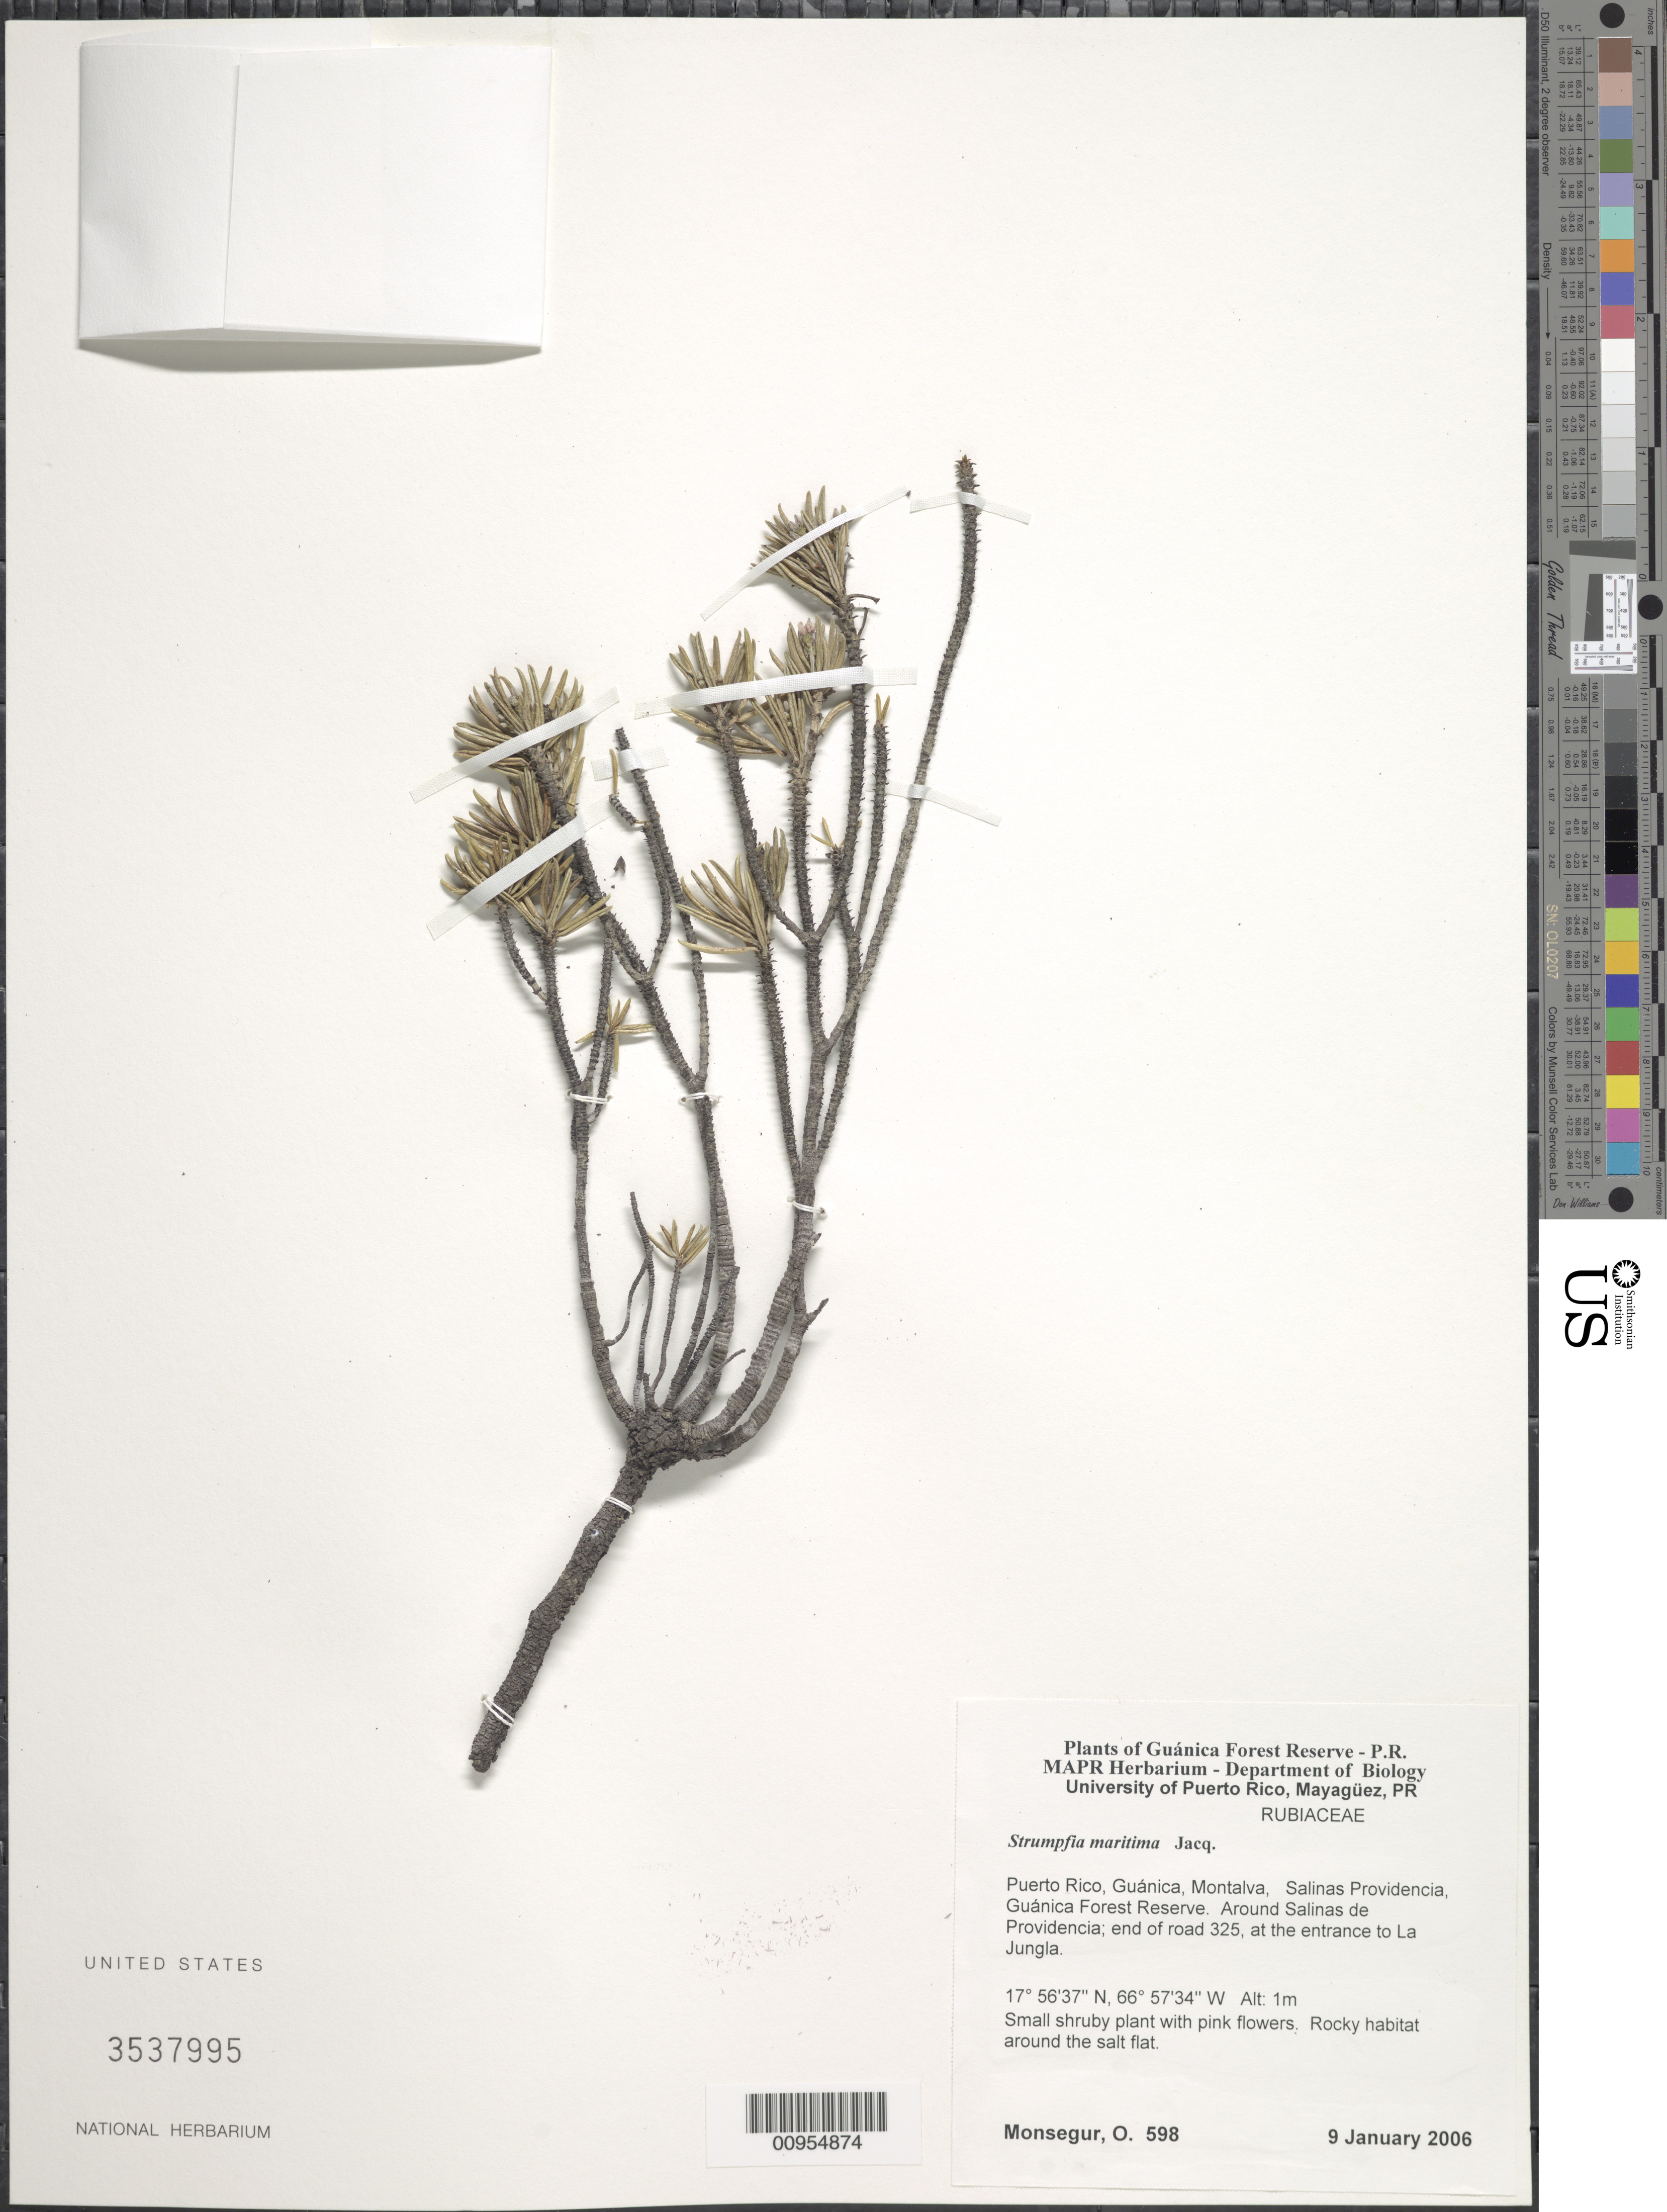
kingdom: Plantae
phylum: Tracheophyta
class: Magnoliopsida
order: Gentianales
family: Rubiaceae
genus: Strumpfia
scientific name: Strumpfia maritima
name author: Jacq.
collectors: O. Monsegur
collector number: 598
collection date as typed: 09 Jan 2006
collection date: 2006-01-09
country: Puerto Rico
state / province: Guánica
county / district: Montalva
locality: Guánica Forest Reserve. Around Salinas de Providencia; end of road 325, at the entrance to La Jungla.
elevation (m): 1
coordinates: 17.56367, 66.5734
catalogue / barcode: US 3537995